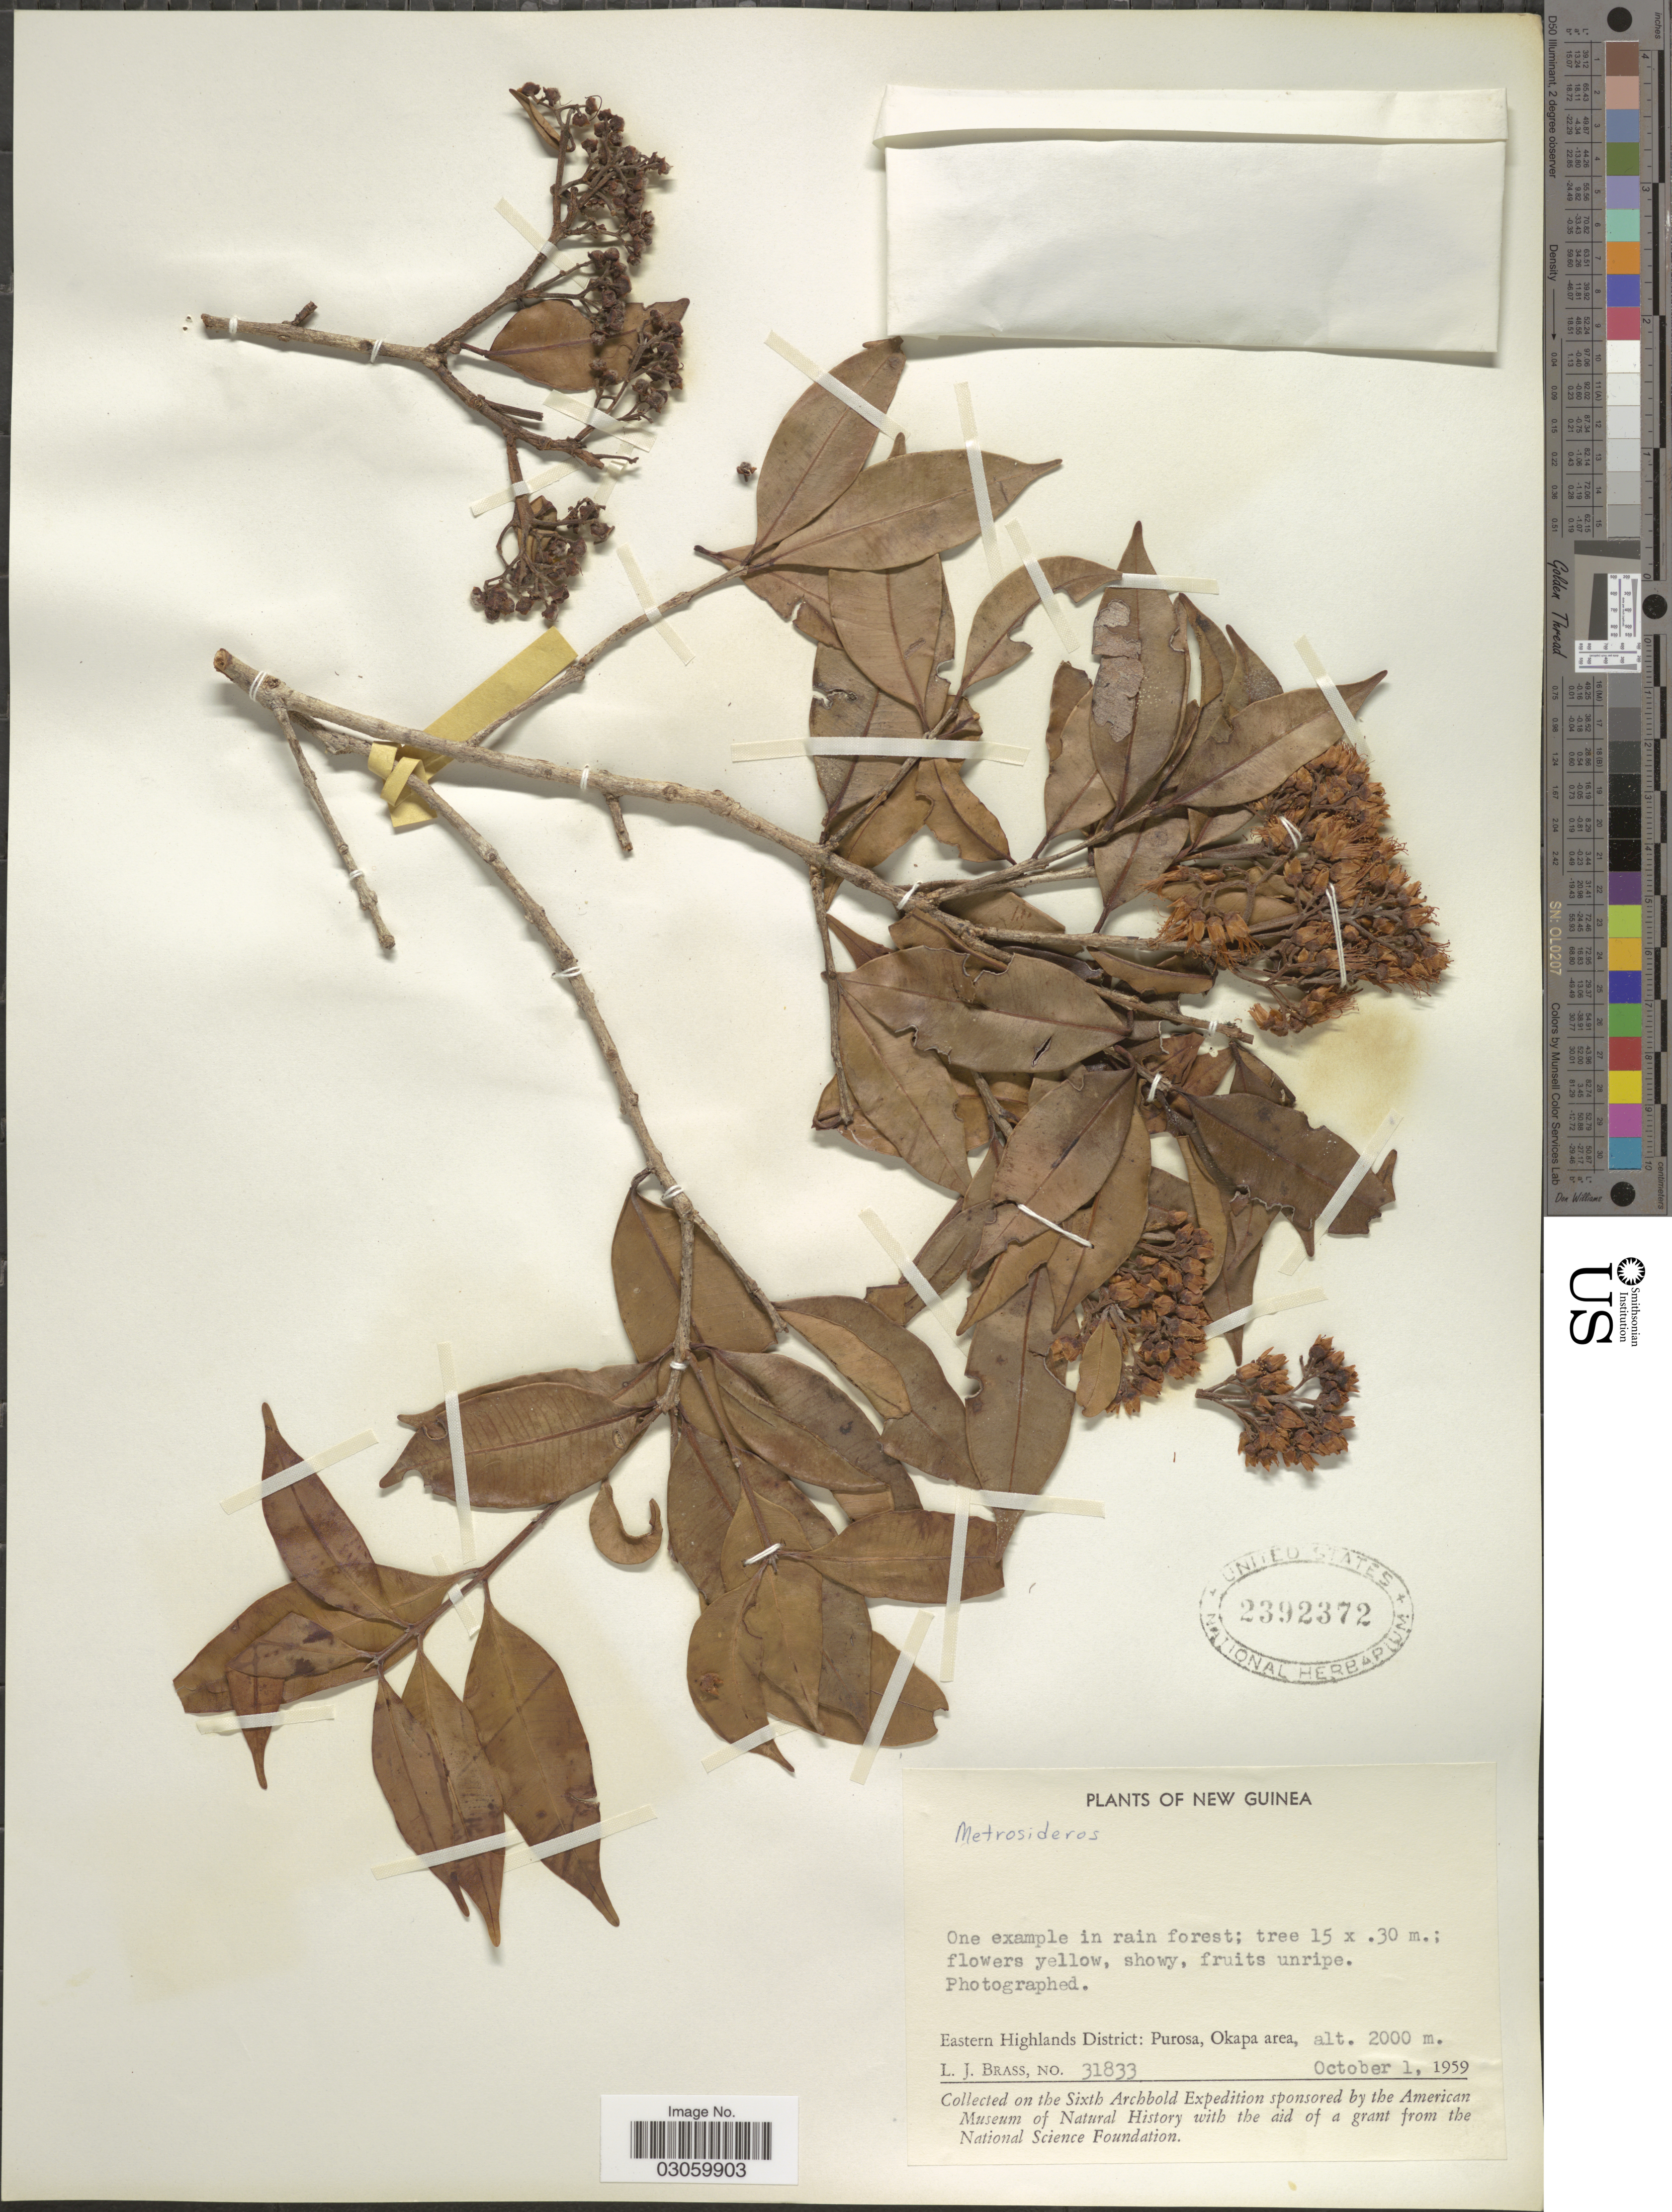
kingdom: Plantae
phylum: Tracheophyta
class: Magnoliopsida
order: Myrtales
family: Myrtaceae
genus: Metrosideros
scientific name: Metrosideros sp.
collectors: L. J. Brass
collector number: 31833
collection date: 1959-10-01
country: Papua New Guinea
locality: New Guinea. Eastern Highlands District: Purosa, Okapa area.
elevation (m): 2000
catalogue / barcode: US 2392372